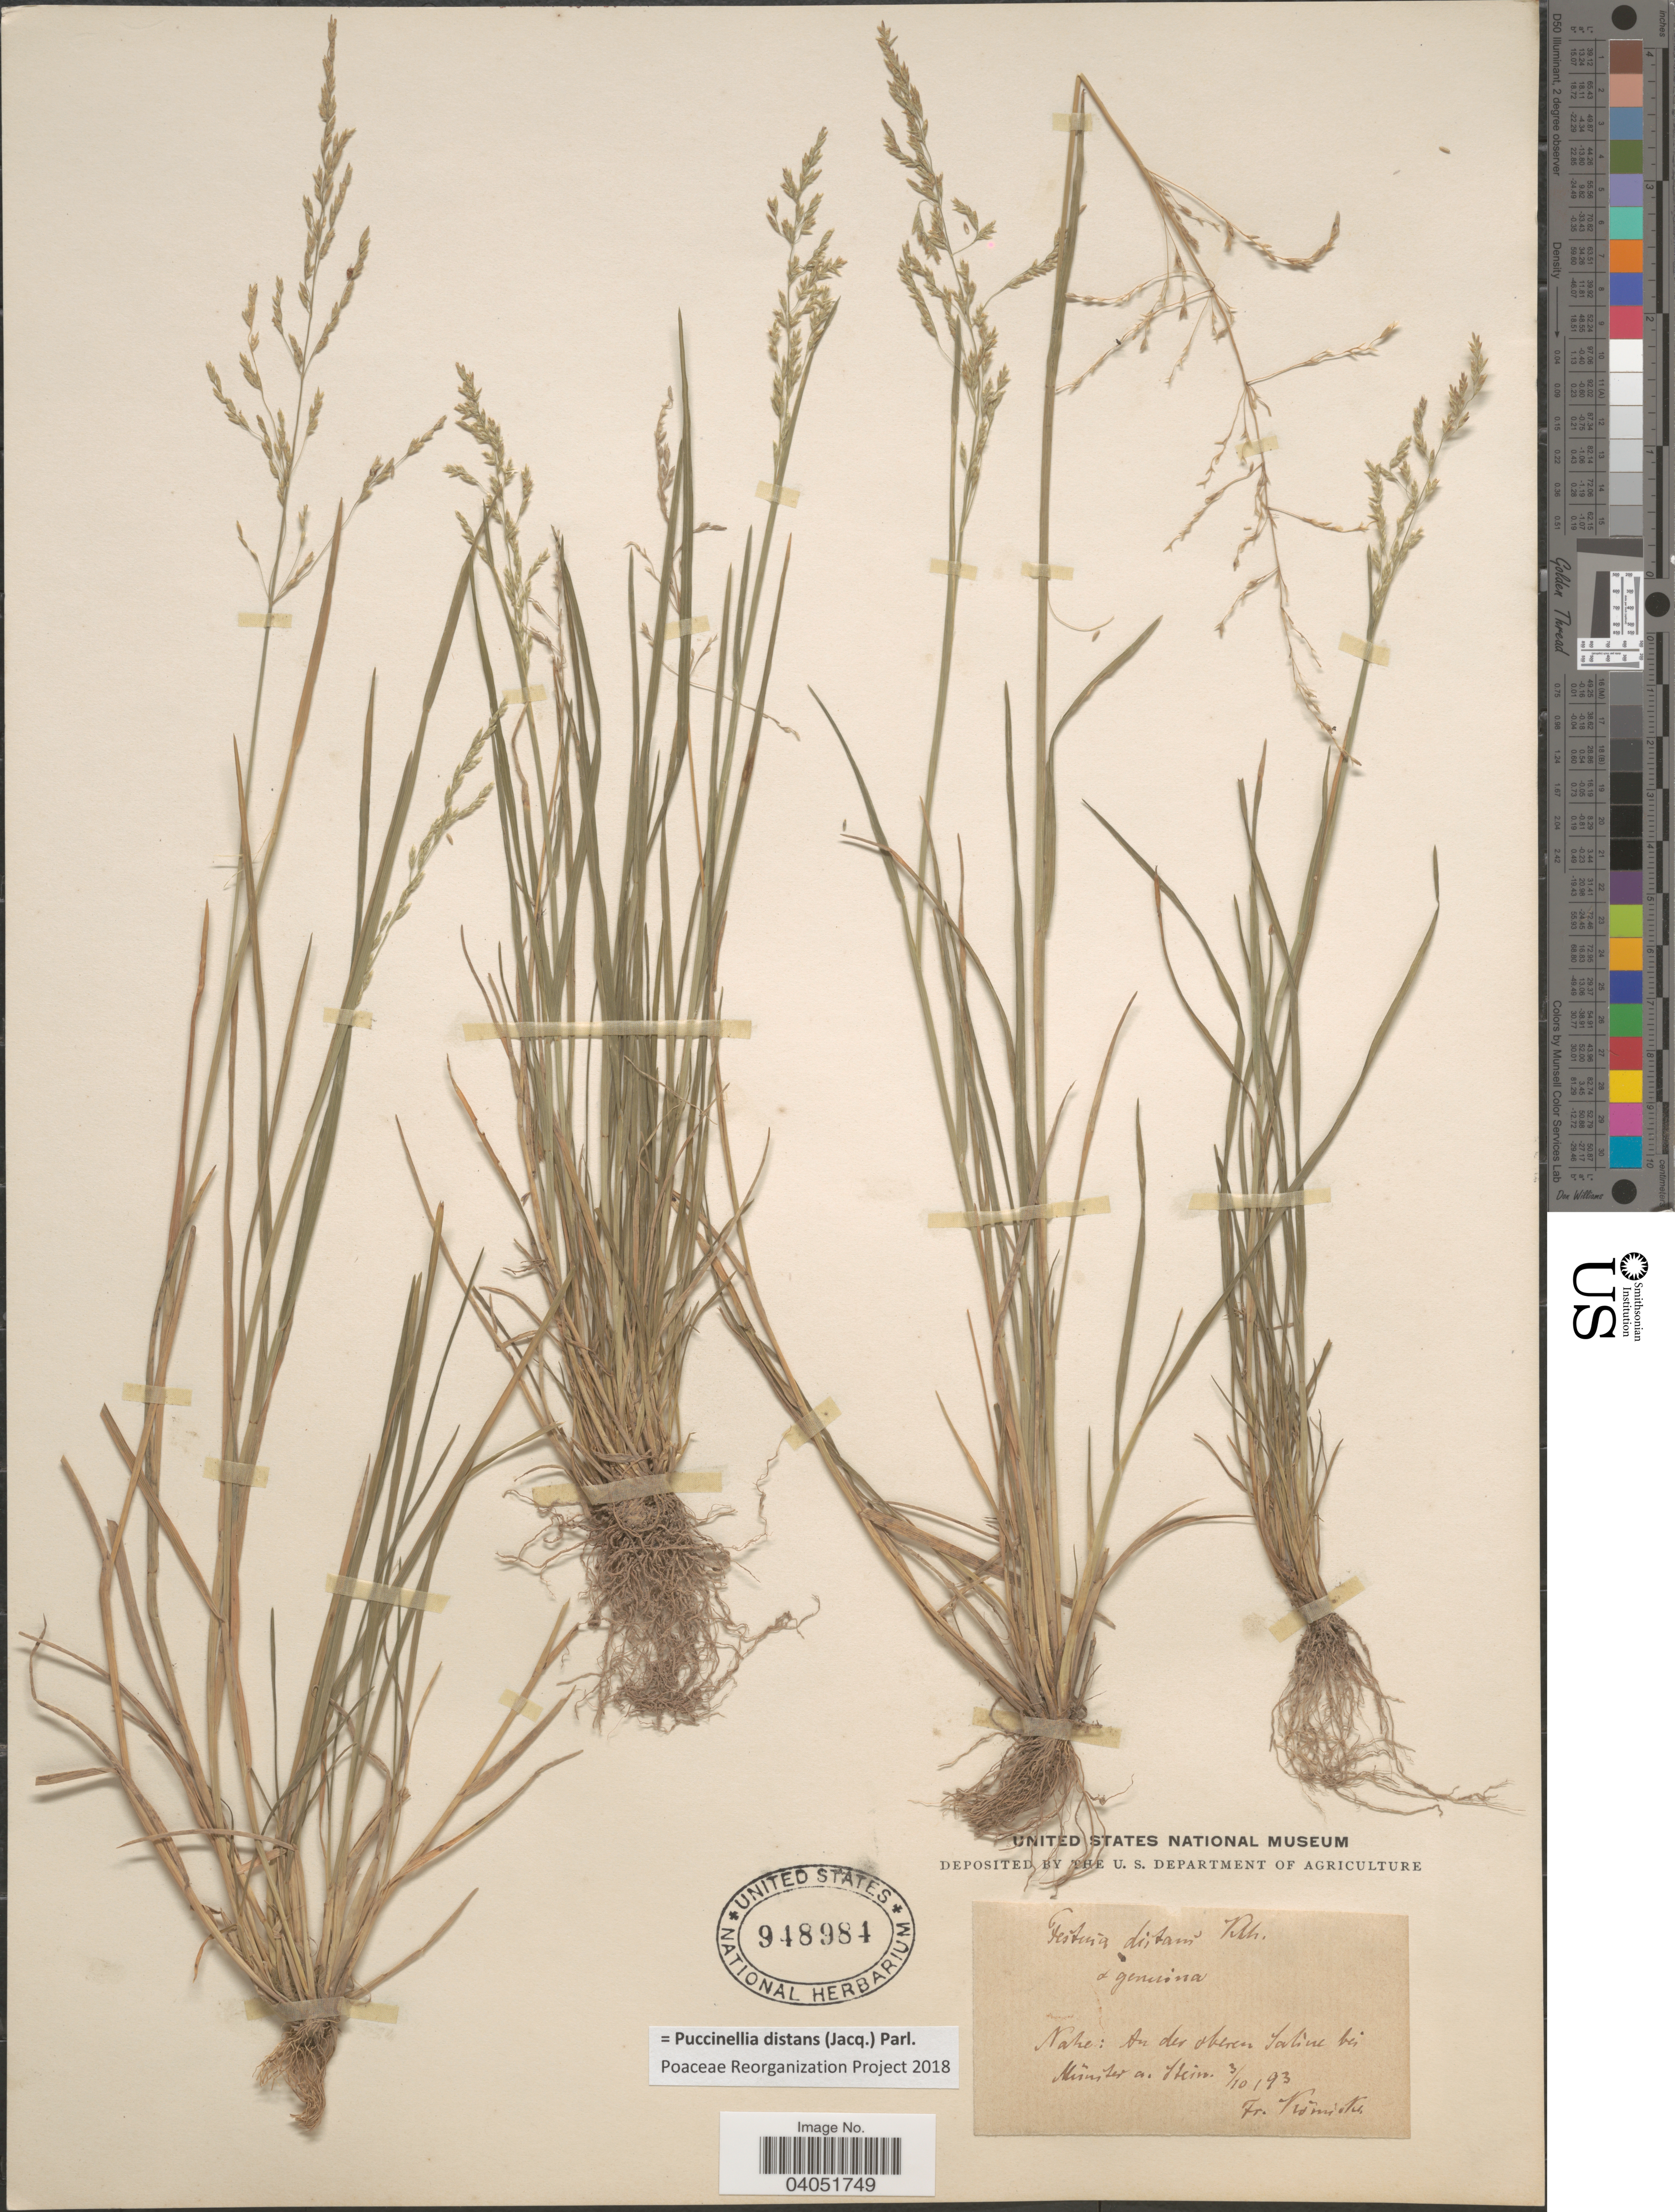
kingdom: Plantae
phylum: Tracheophyta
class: Liliopsida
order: Poales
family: Poaceae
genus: Puccinellia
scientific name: Puccinellia distans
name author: (Jacq.) Parl.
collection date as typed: Transcribed d/m/y: 3/10/93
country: Germany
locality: Nahe: Au der oberen Saline bei Munster a. Stein. [interpreted]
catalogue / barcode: US 948984